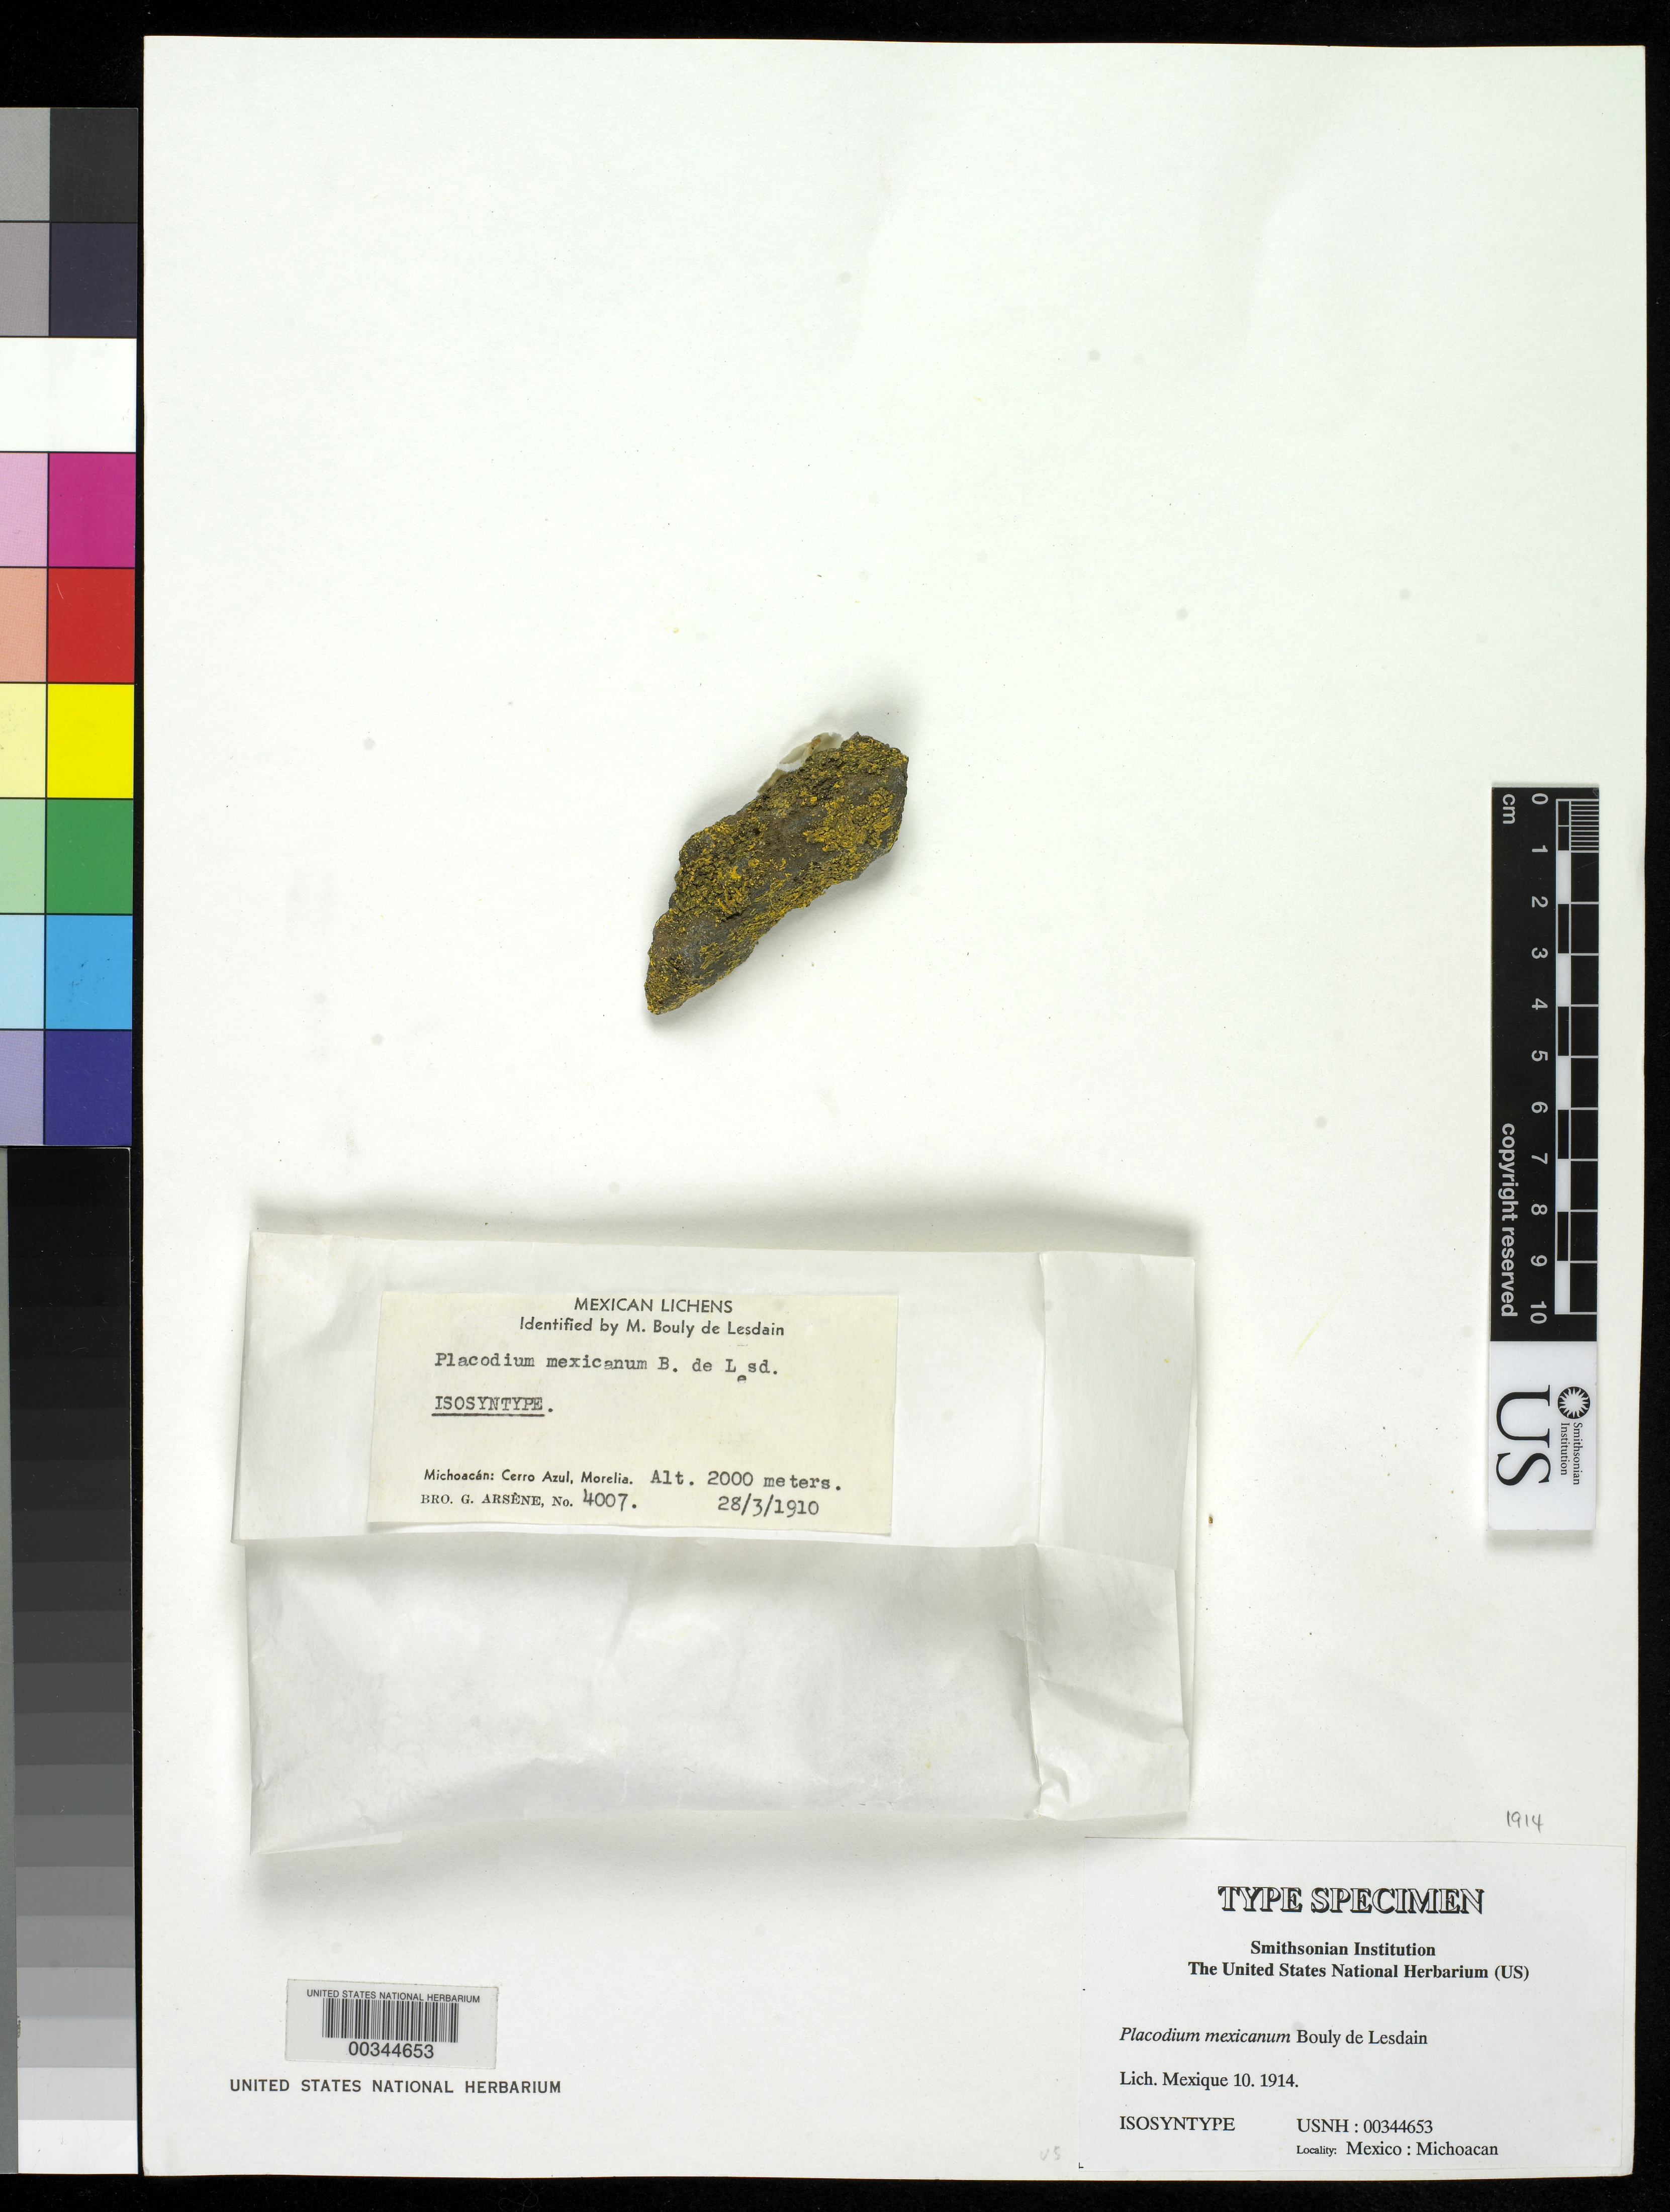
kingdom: Fungi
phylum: Ascomycota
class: Lecanoromycetes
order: Teloschistales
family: Teloschistaceae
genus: Placodium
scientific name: Placodium mexicanum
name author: B. de Lesd.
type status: Isosyntype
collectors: Bro. G. Arsène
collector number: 4007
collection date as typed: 28 Mar 1910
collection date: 1910-03-28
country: Mexico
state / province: Michoacán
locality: Cerro Azul, Morelia.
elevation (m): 2000